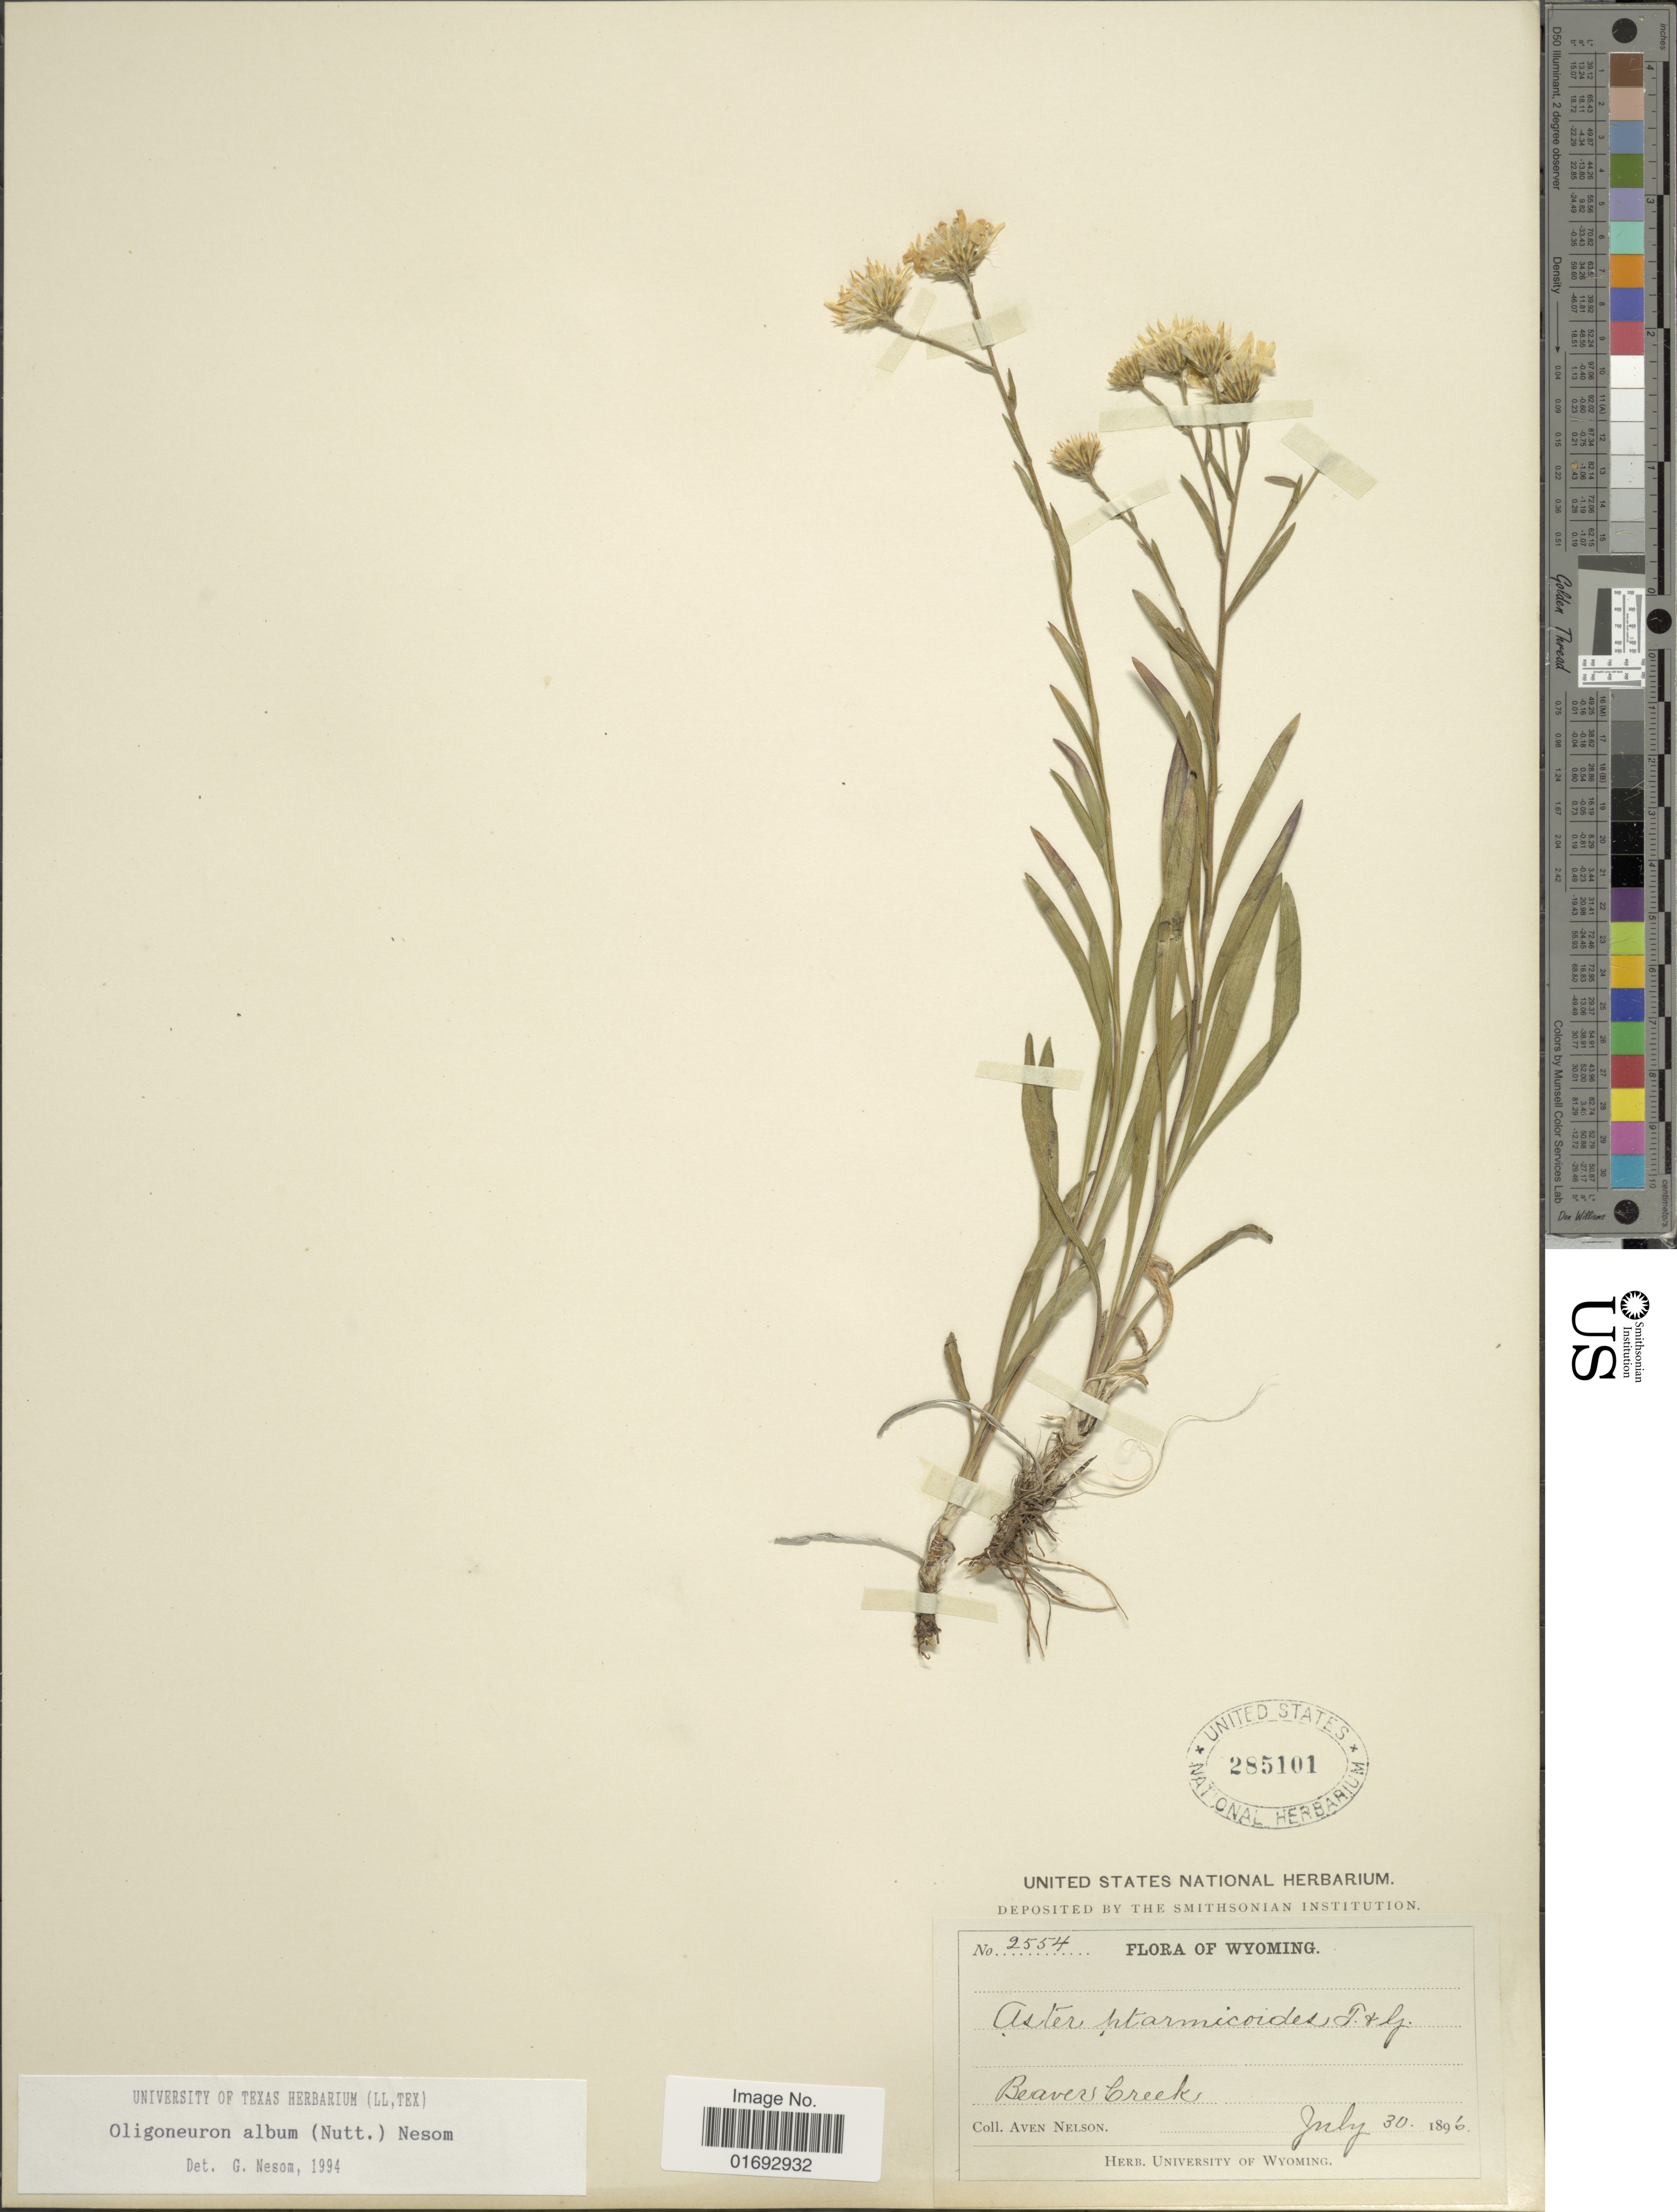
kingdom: Plantae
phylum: Tracheophyta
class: Magnoliopsida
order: Asterales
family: Asteraceae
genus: Oligoneuron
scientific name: Oligoneuron album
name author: (Nutt.) G.L. Nesom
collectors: A. Nelson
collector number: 2554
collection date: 1896-07-30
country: United States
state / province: Wyoming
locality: Beaver Creek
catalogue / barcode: US 285101